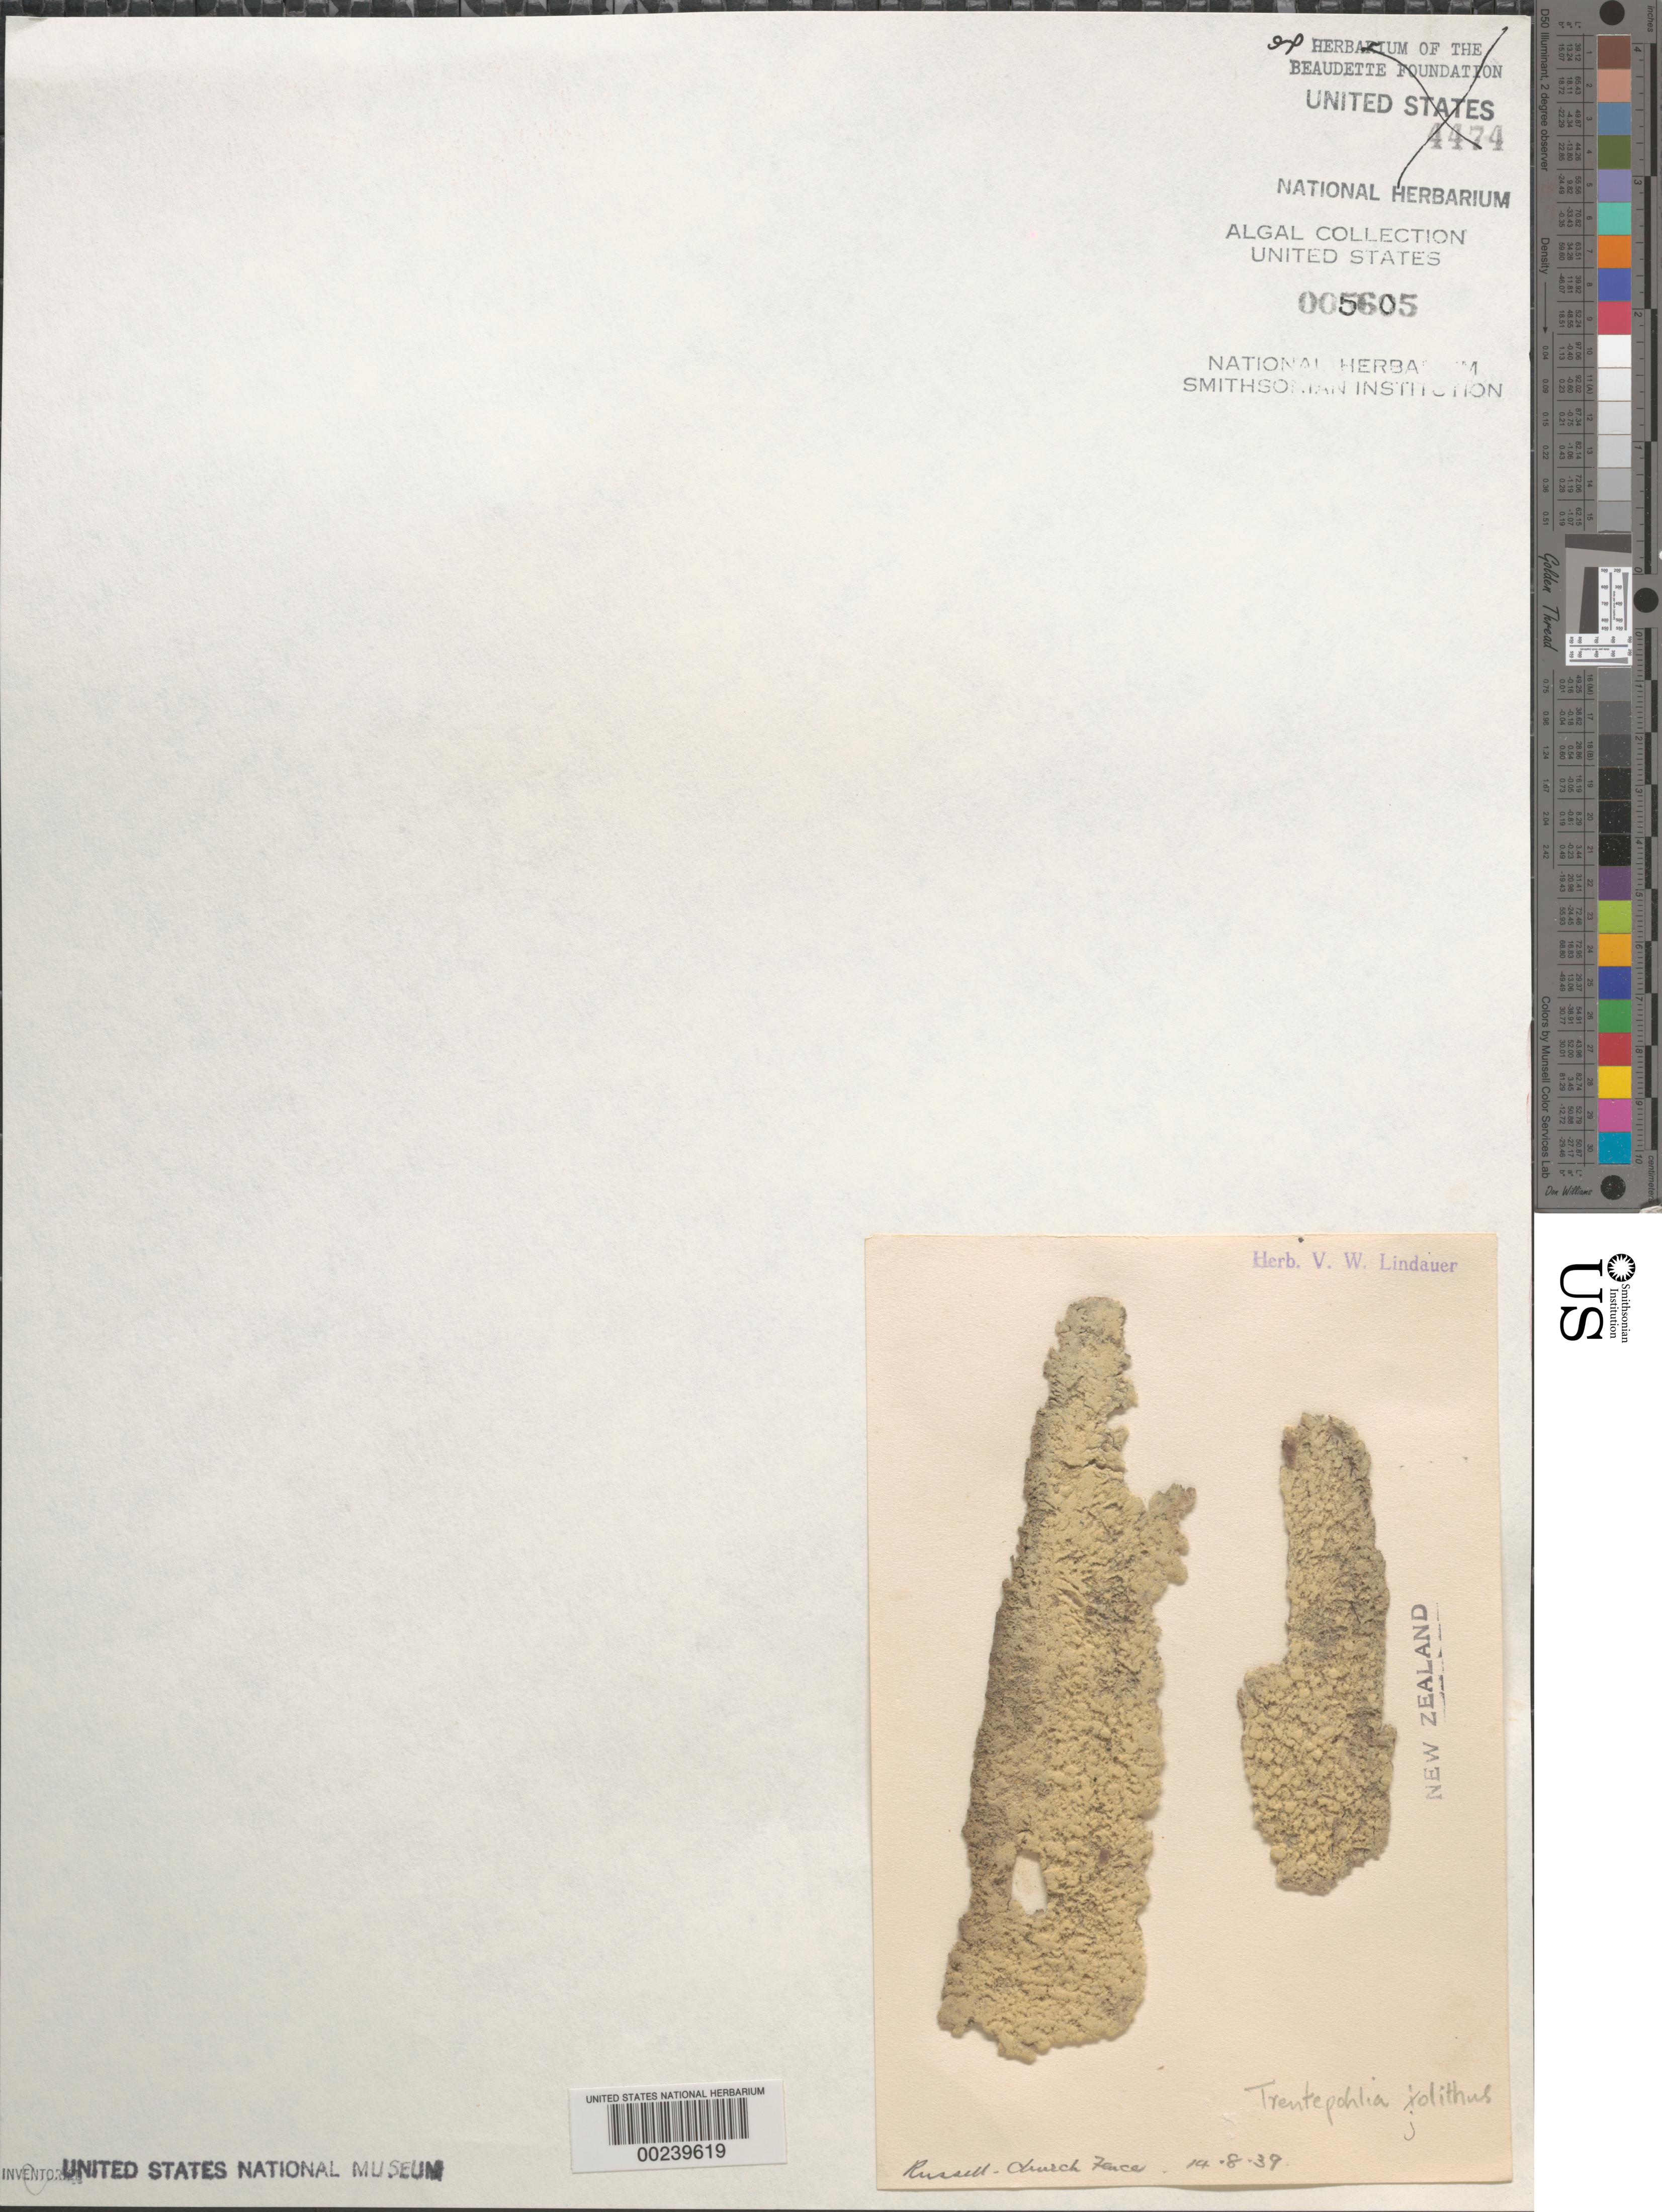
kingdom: Plantae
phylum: Chlorophyta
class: Ulvophyceae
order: Trentepohliales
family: Trentepohliaceae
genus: Trentepohlia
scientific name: Trentepohlia jolithusica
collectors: V. Lindauer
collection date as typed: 14 Aug 1939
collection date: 1939-08-14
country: New Zealand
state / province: Northland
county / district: Far North District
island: North Island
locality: Russell, church fence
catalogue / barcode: US 5605